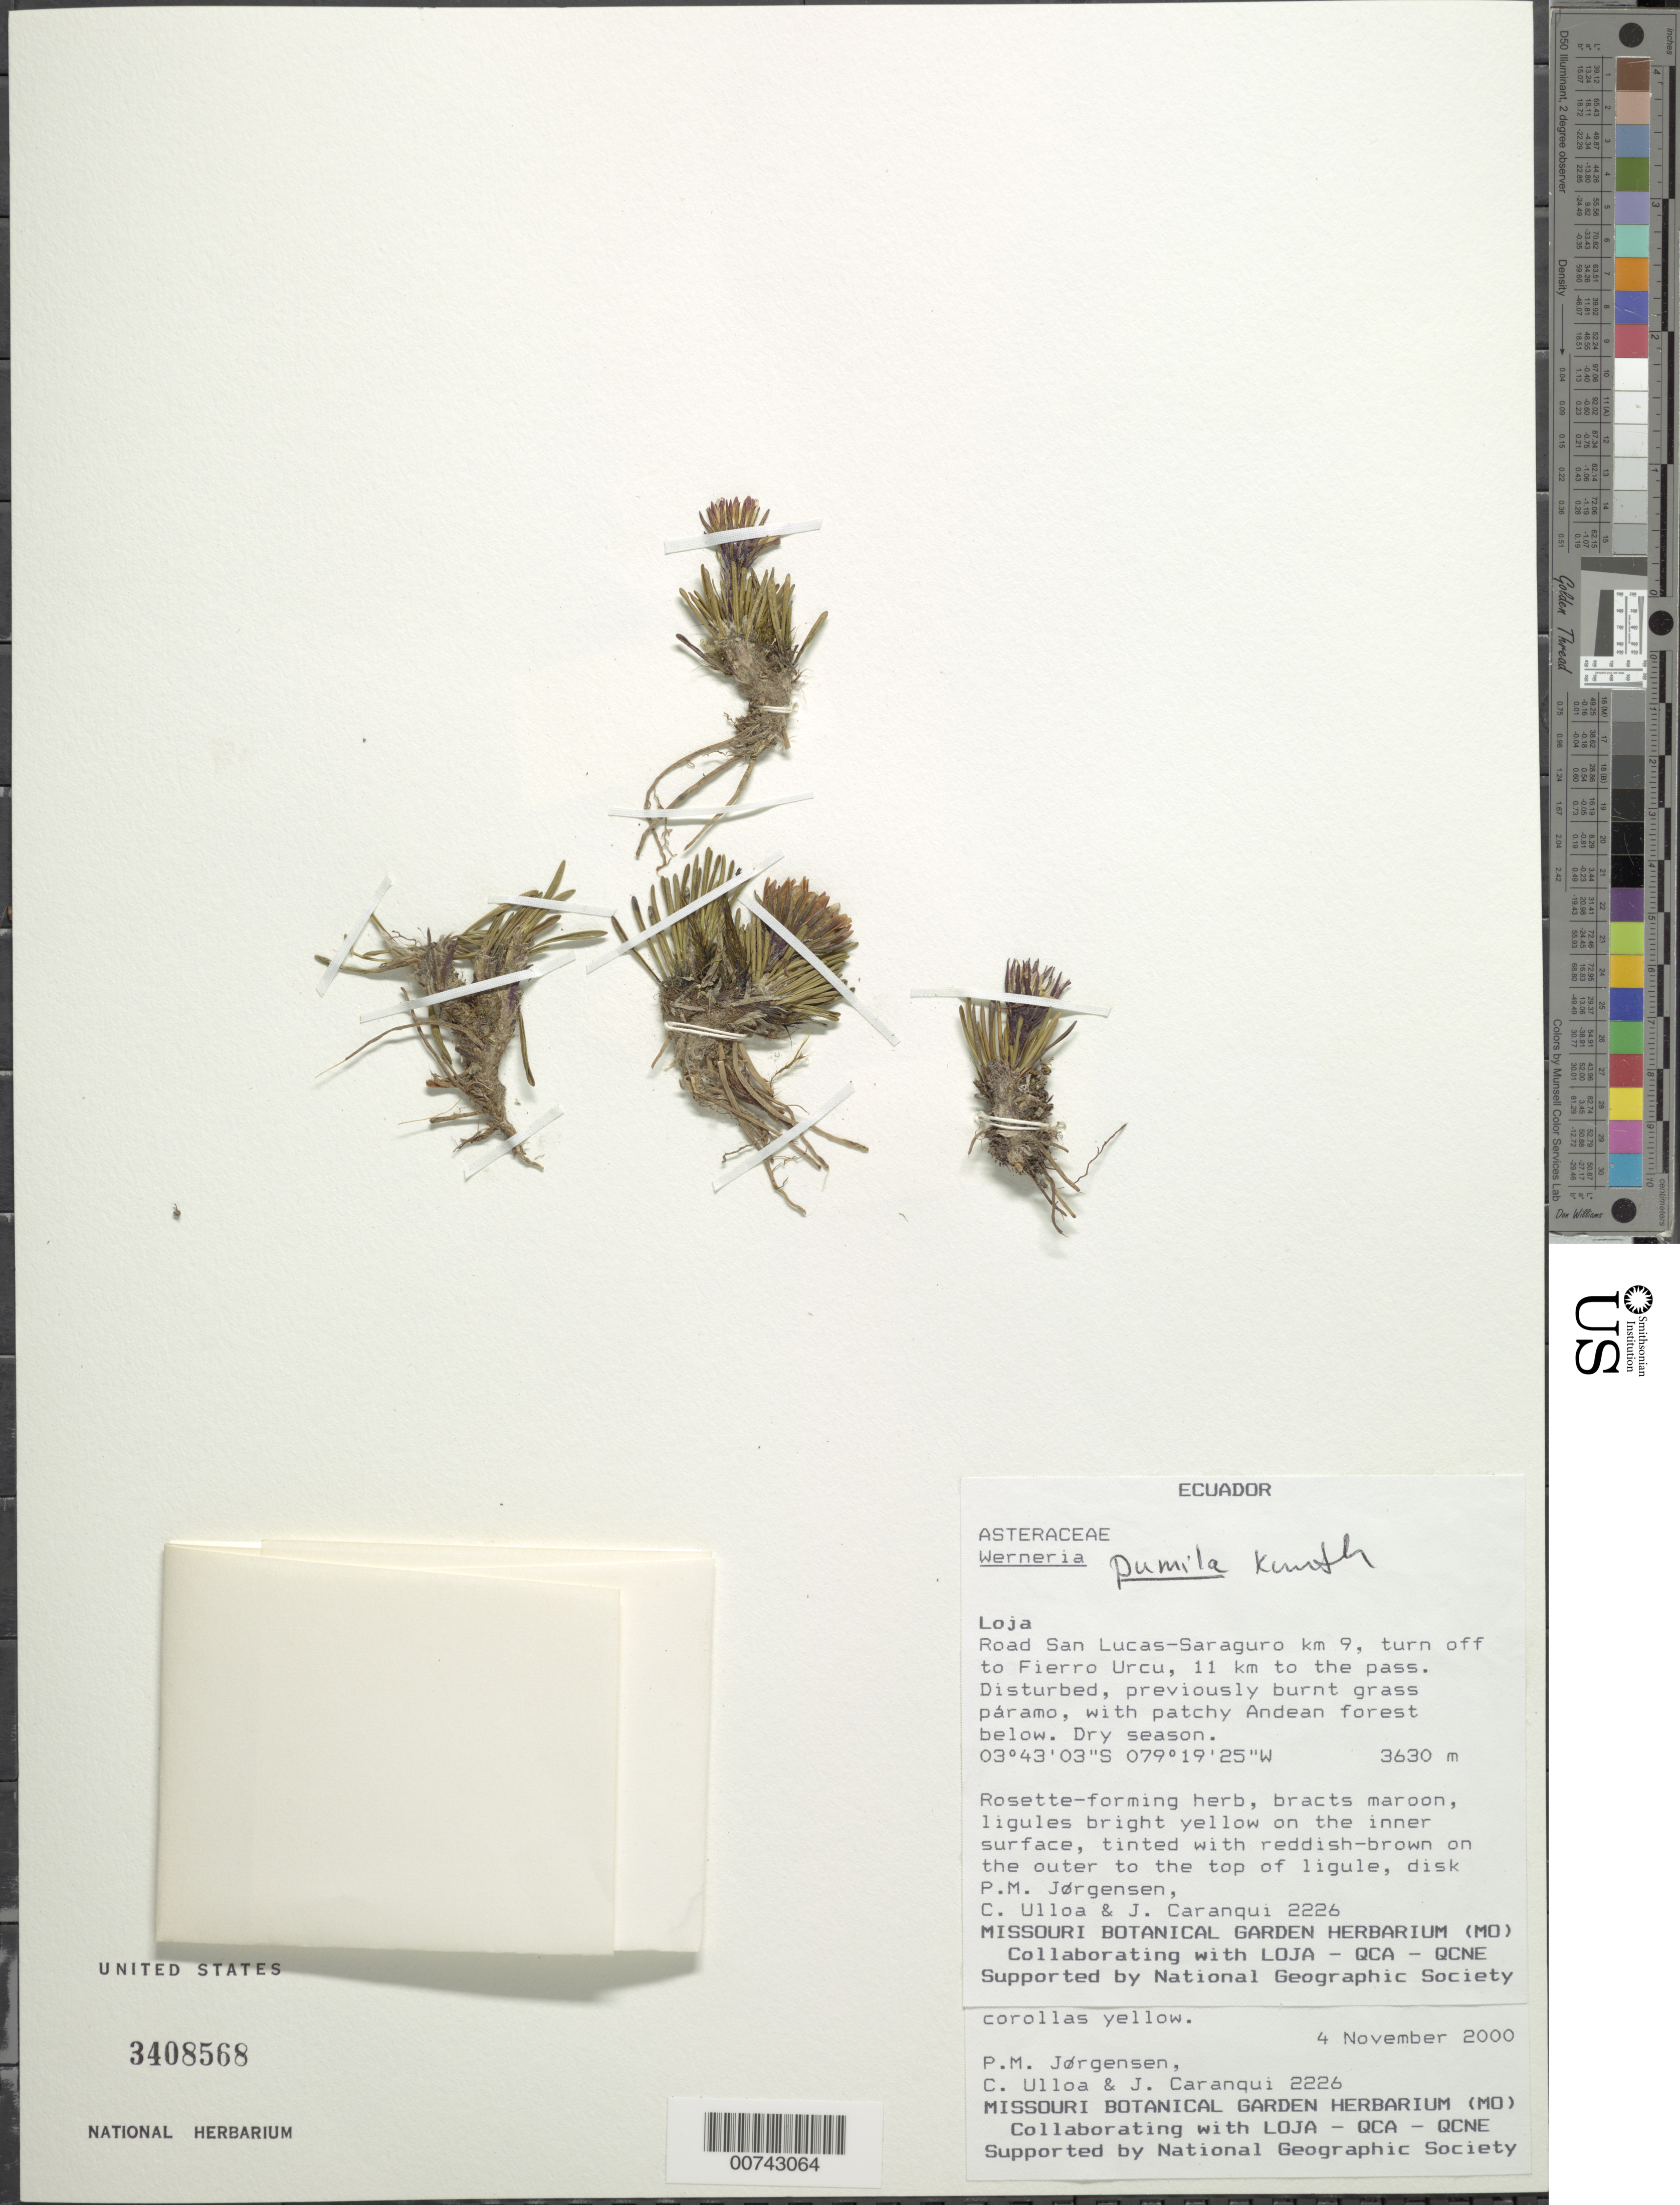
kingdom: Plantae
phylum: Tracheophyta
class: Magnoliopsida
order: Asterales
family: Asteraceae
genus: Werneria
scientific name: Werneria pumila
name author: Kunth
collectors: P. M. Jørgensen, C. Ulloa & J. Caranqui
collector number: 2226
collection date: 2000-11-04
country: Ecuador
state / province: Loja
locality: Road San Lucas-Saraguro km 9, turn off to Fierro Urcu, 11 km to the pass.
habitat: Disturbed, previously burnt grass paramo, with patchy Andean forest below. Dry season.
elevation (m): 3630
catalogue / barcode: US 3408568